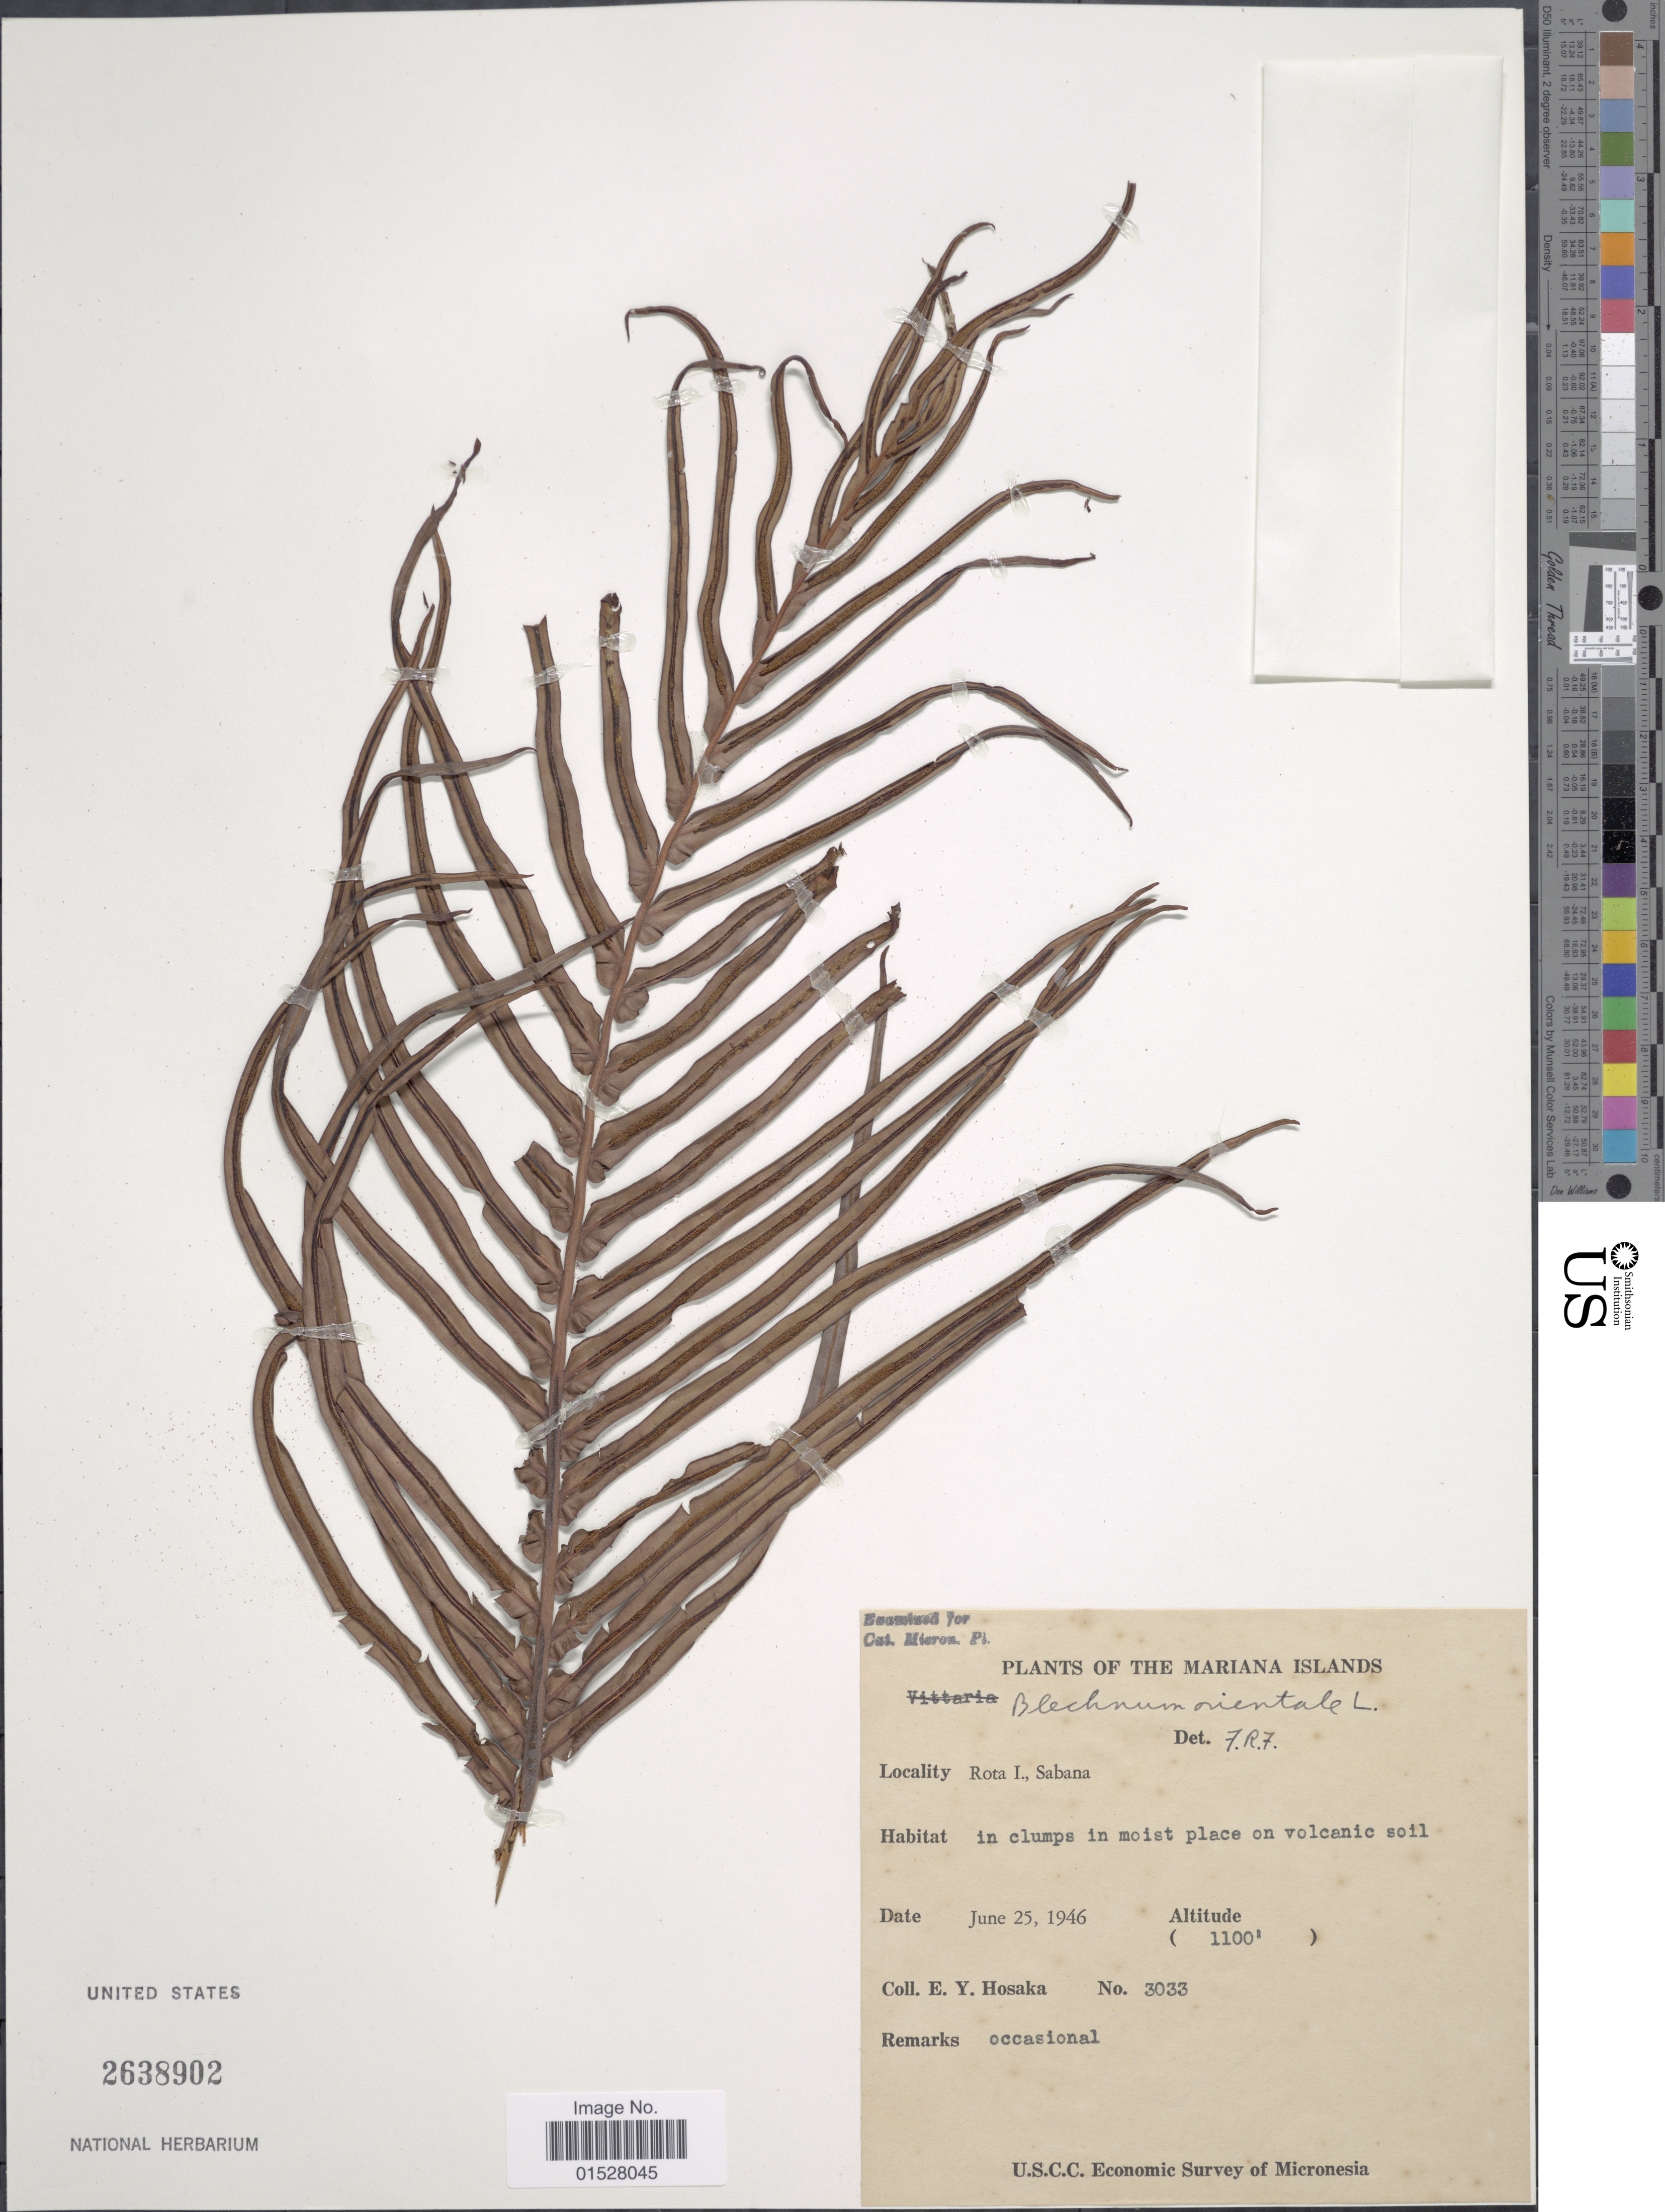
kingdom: Plantae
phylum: Tracheophyta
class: Polypodiopsida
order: Polypodiales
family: Blechnaceae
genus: Blechnum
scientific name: Blechnum orientale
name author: L.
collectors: E. Y. Hosaka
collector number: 3033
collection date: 1946-06-25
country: Northern Mariana Islands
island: Rota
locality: Rota I., Sabana.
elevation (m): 335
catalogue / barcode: US 2638902